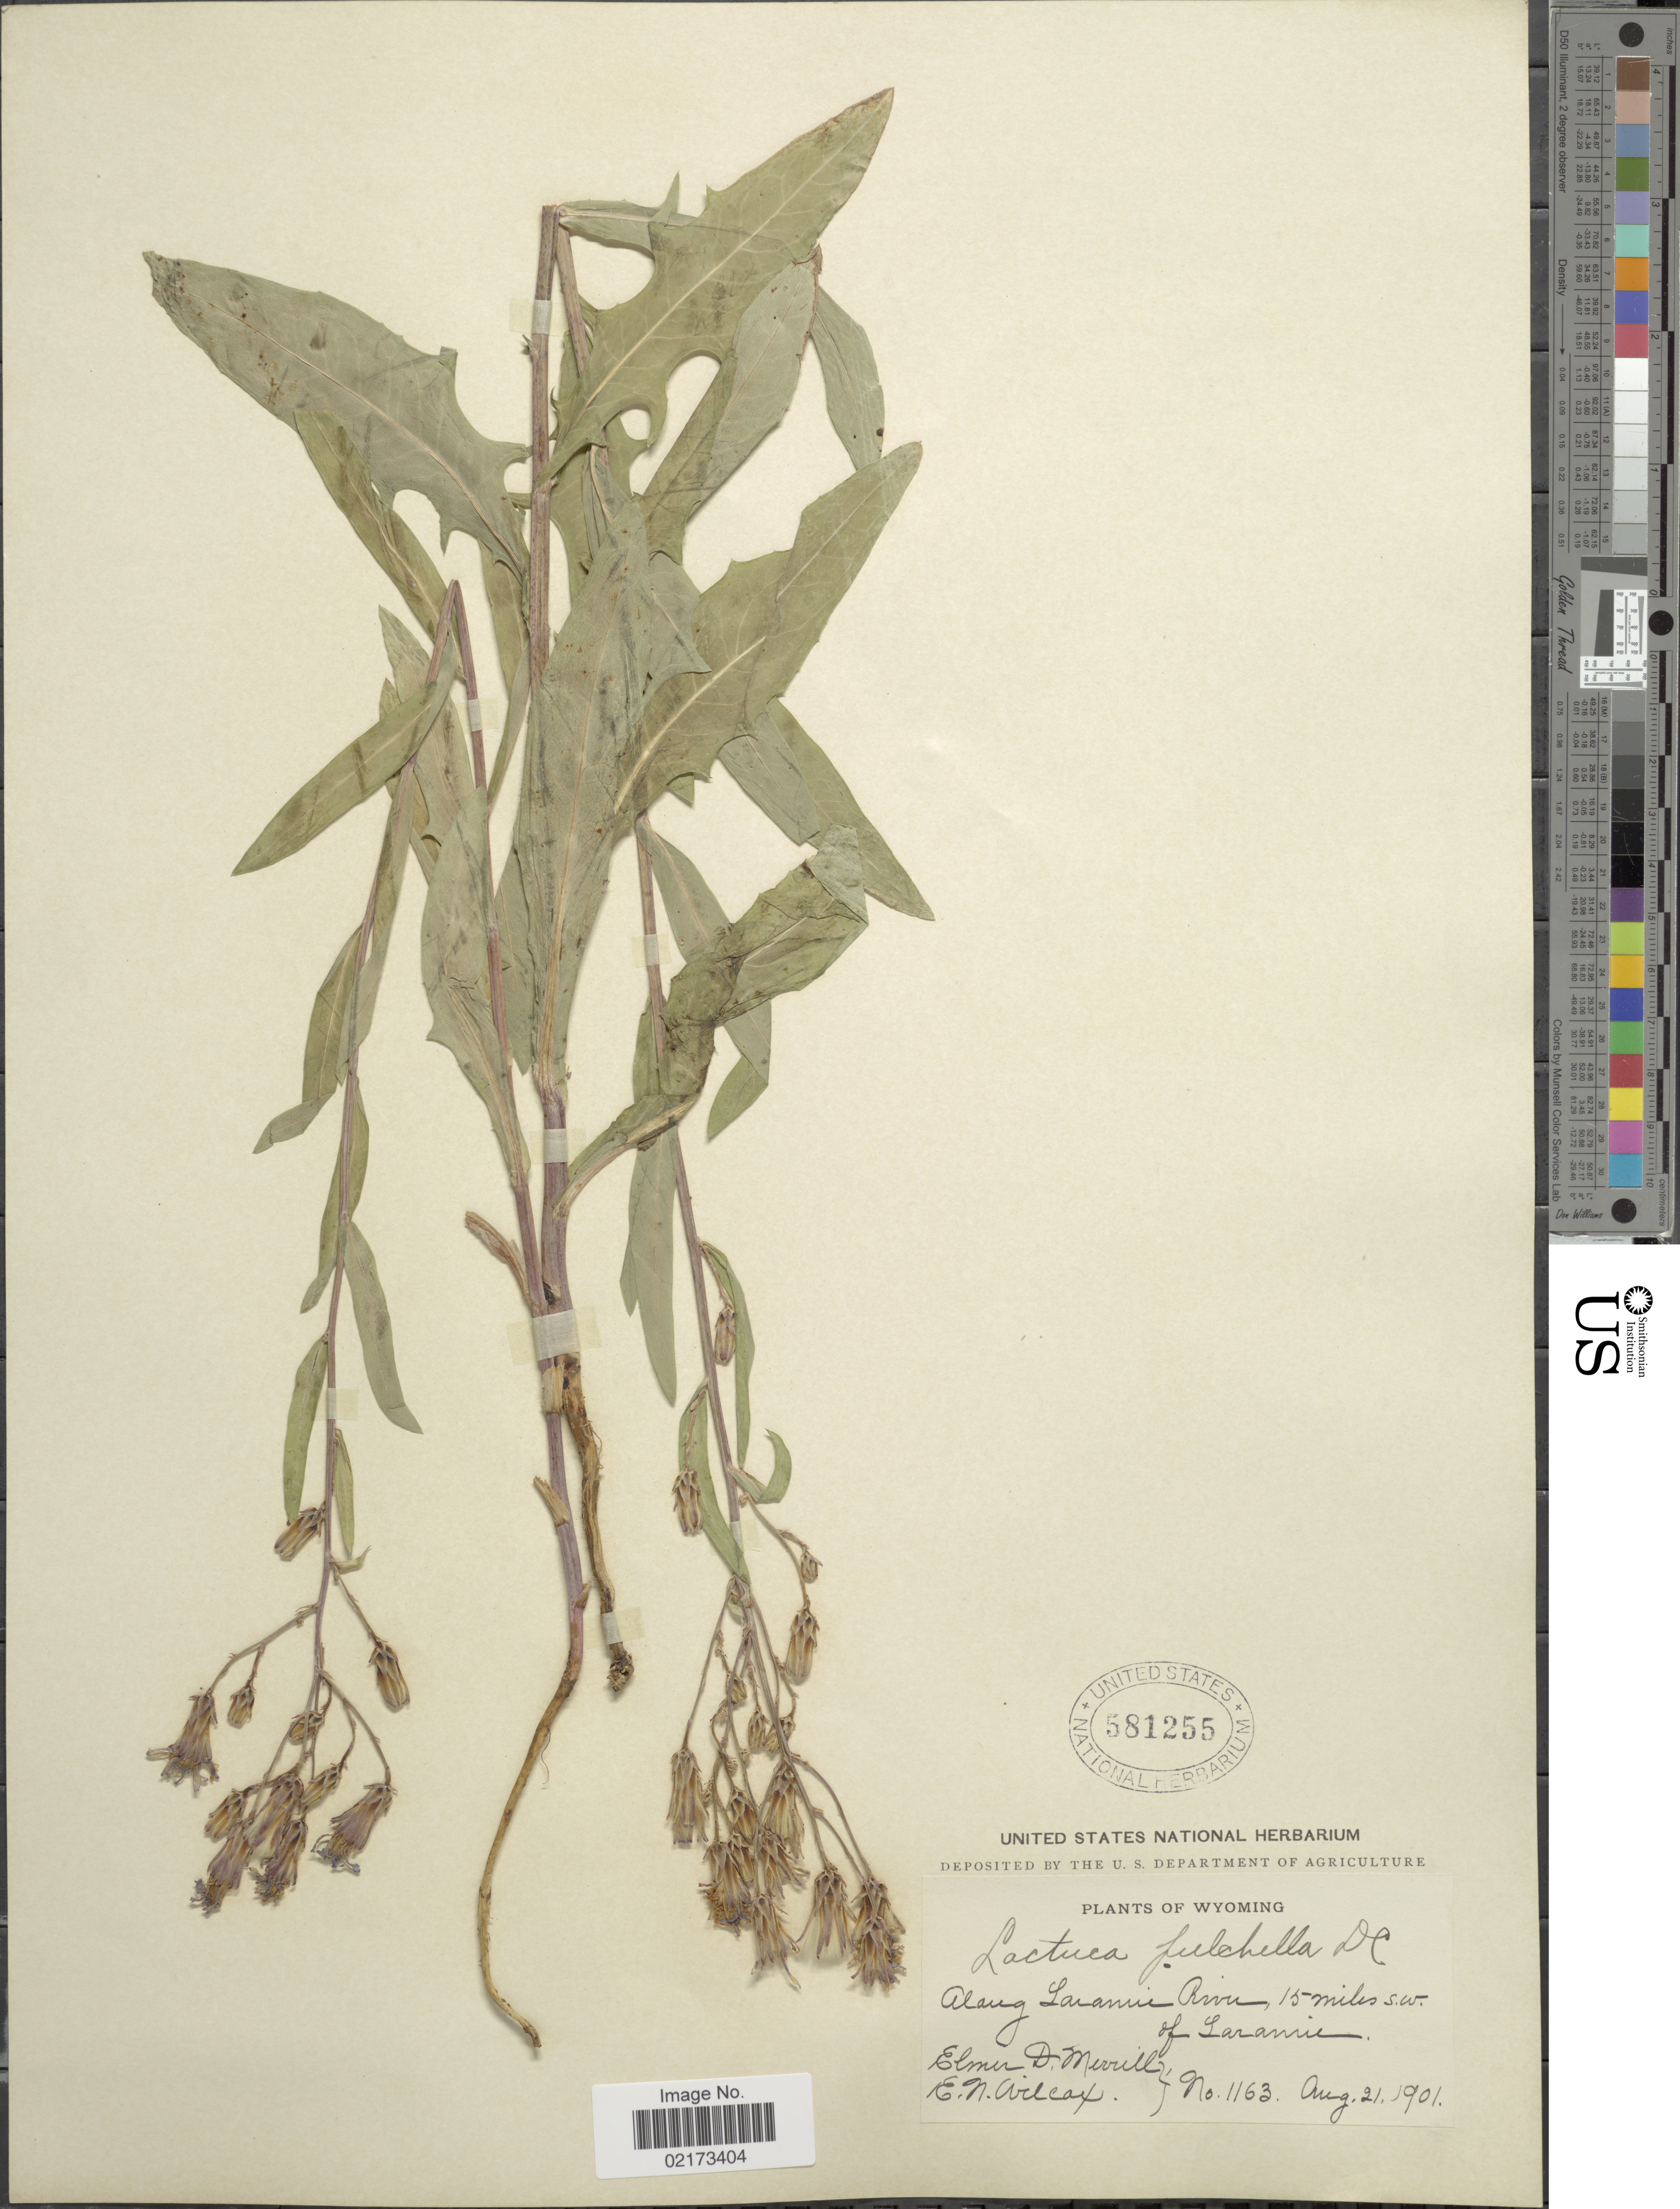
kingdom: Plantae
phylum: Tracheophyta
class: Magnoliopsida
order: Asterales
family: Asteraceae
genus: Lactuca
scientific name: Lactuca tatarica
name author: (L.) C.A. Mey.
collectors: E. D. Merrill & E. Wilcox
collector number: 1163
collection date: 1901-08-21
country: United States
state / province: Wyoming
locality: Along Laramie River, 15 miles S. W. of Laramie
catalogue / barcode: US 581255